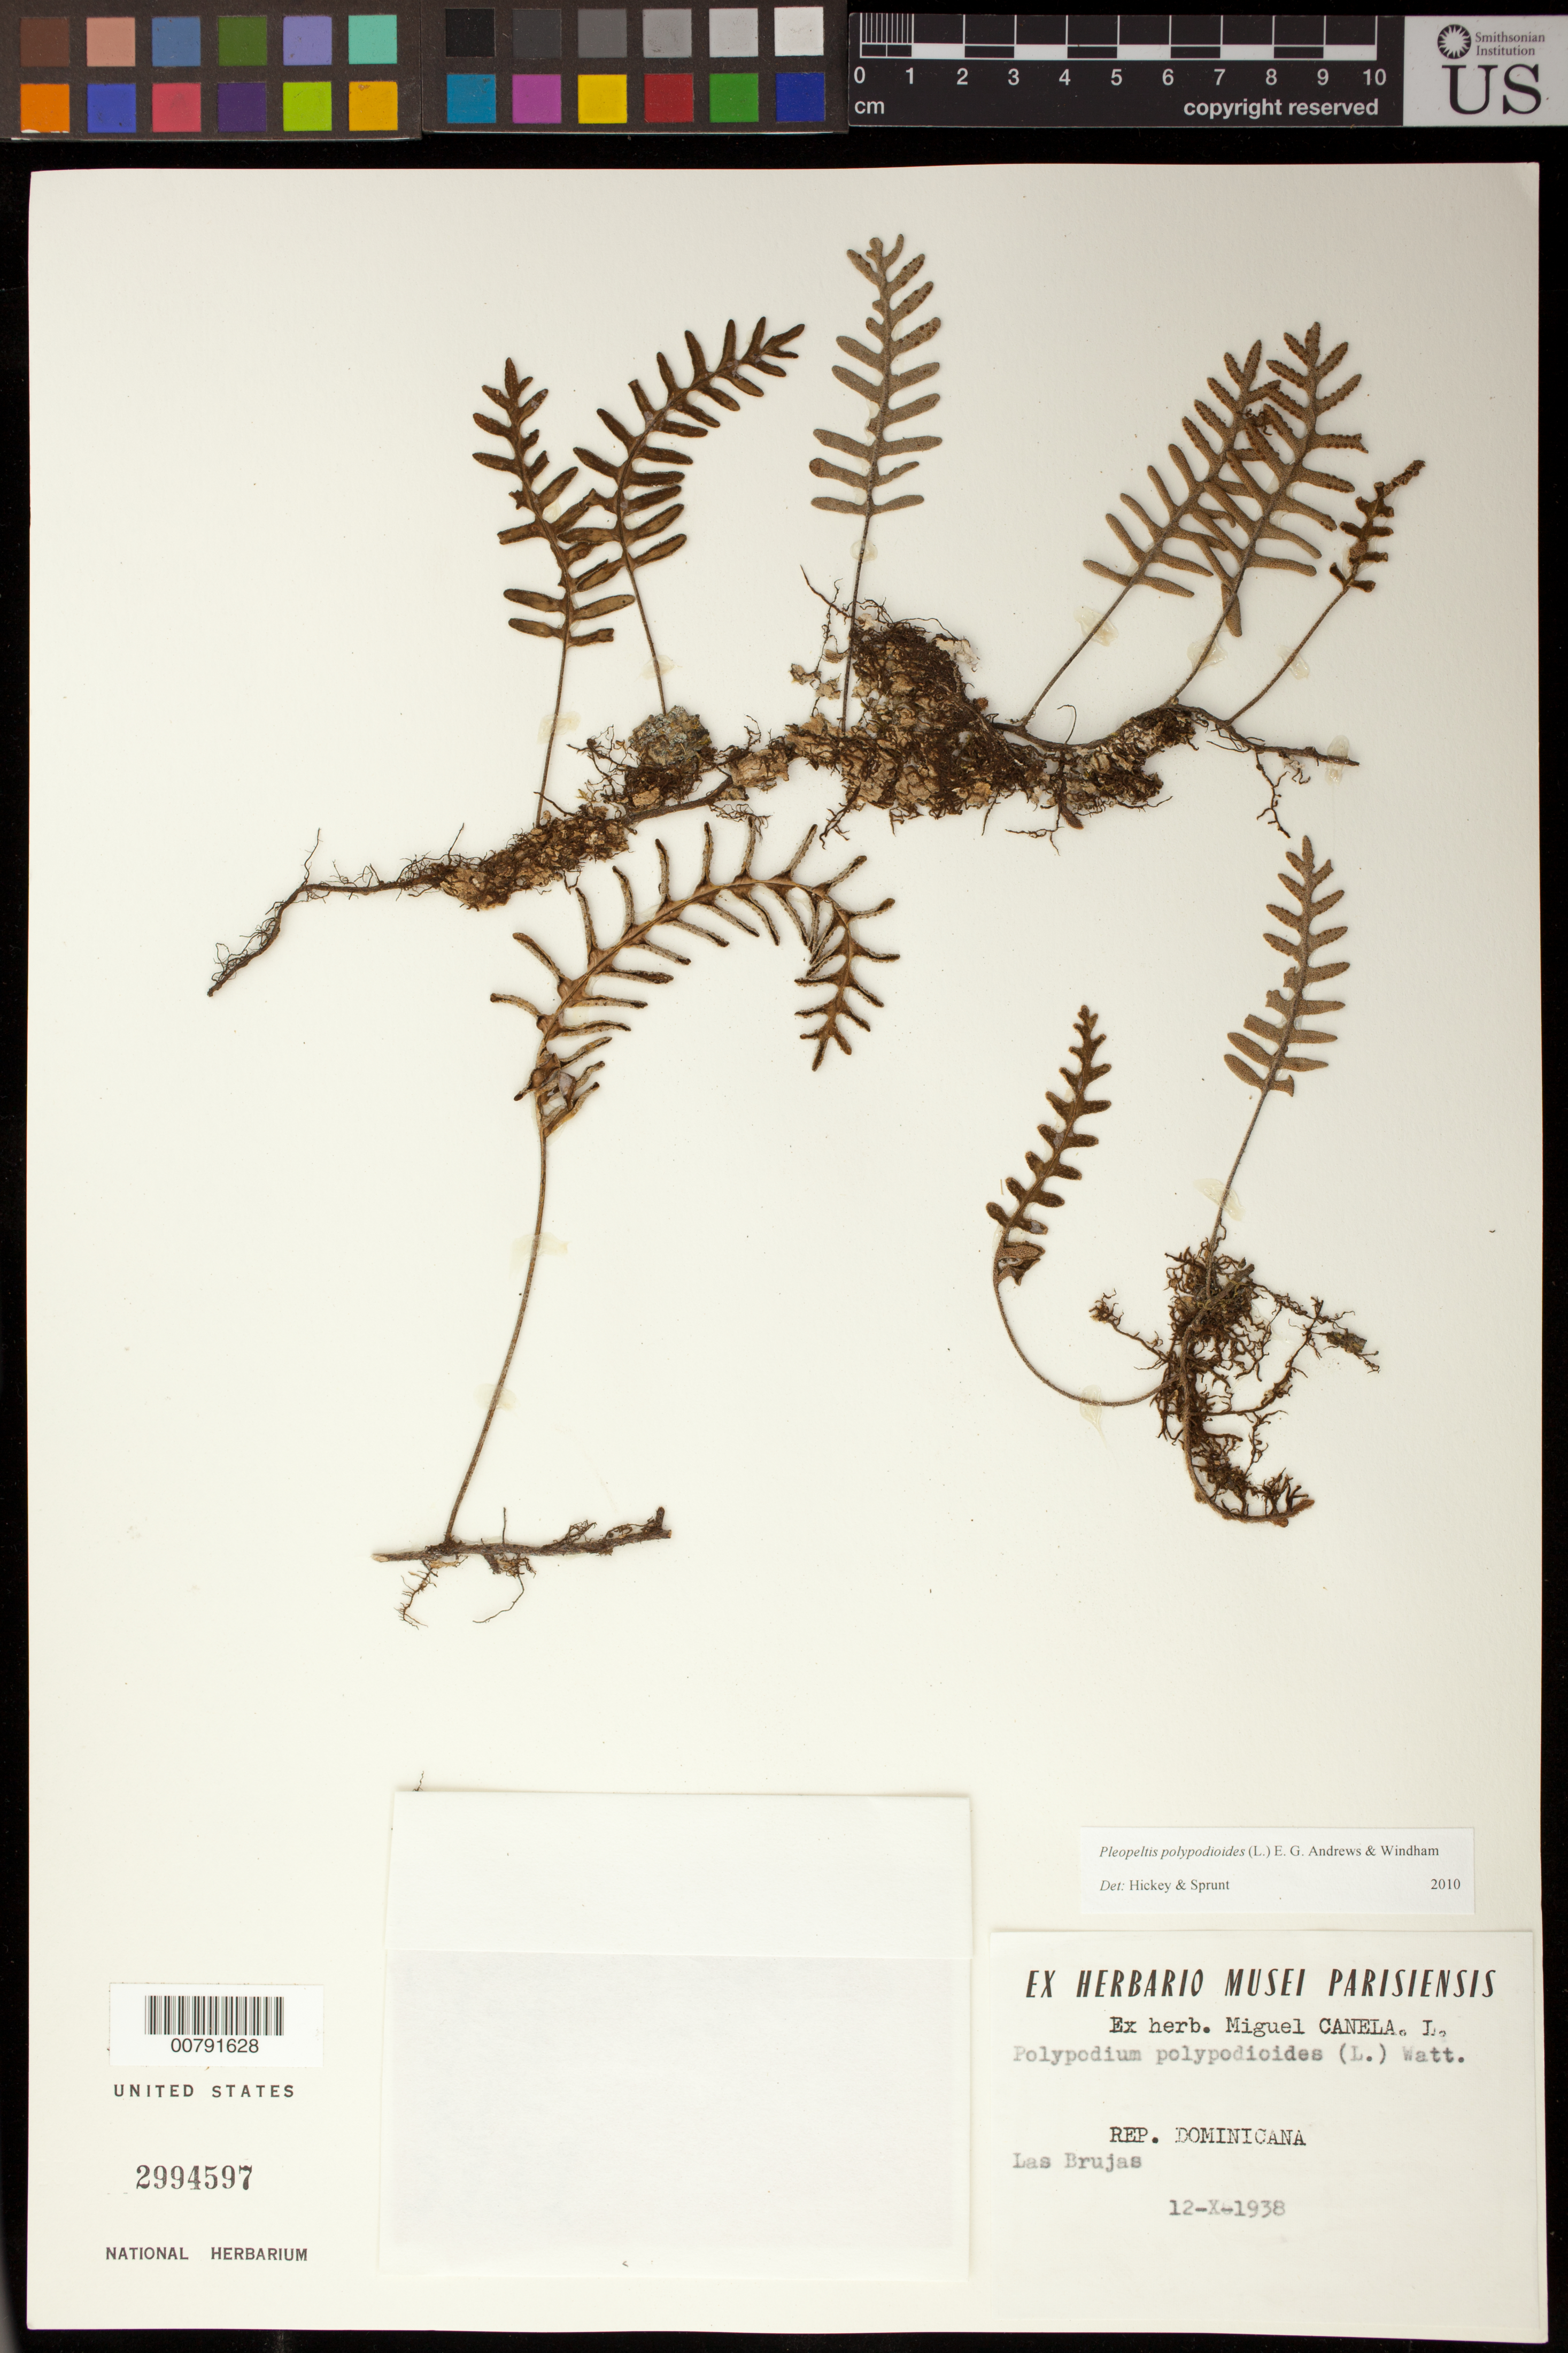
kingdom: Plantae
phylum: Tracheophyta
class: Polypodiopsida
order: Polypodiales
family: Polypodiaceae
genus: Pleopeltis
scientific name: Pleopeltis polypodioides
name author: (L.) E.G. Andrews & Windham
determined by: Hickey, R. J.; Sprunt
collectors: M. Canela Lazaro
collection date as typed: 12 Oct 1938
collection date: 1938-10-12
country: Dominican Republic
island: Hispaniola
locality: Las Brujas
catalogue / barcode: US 2994597